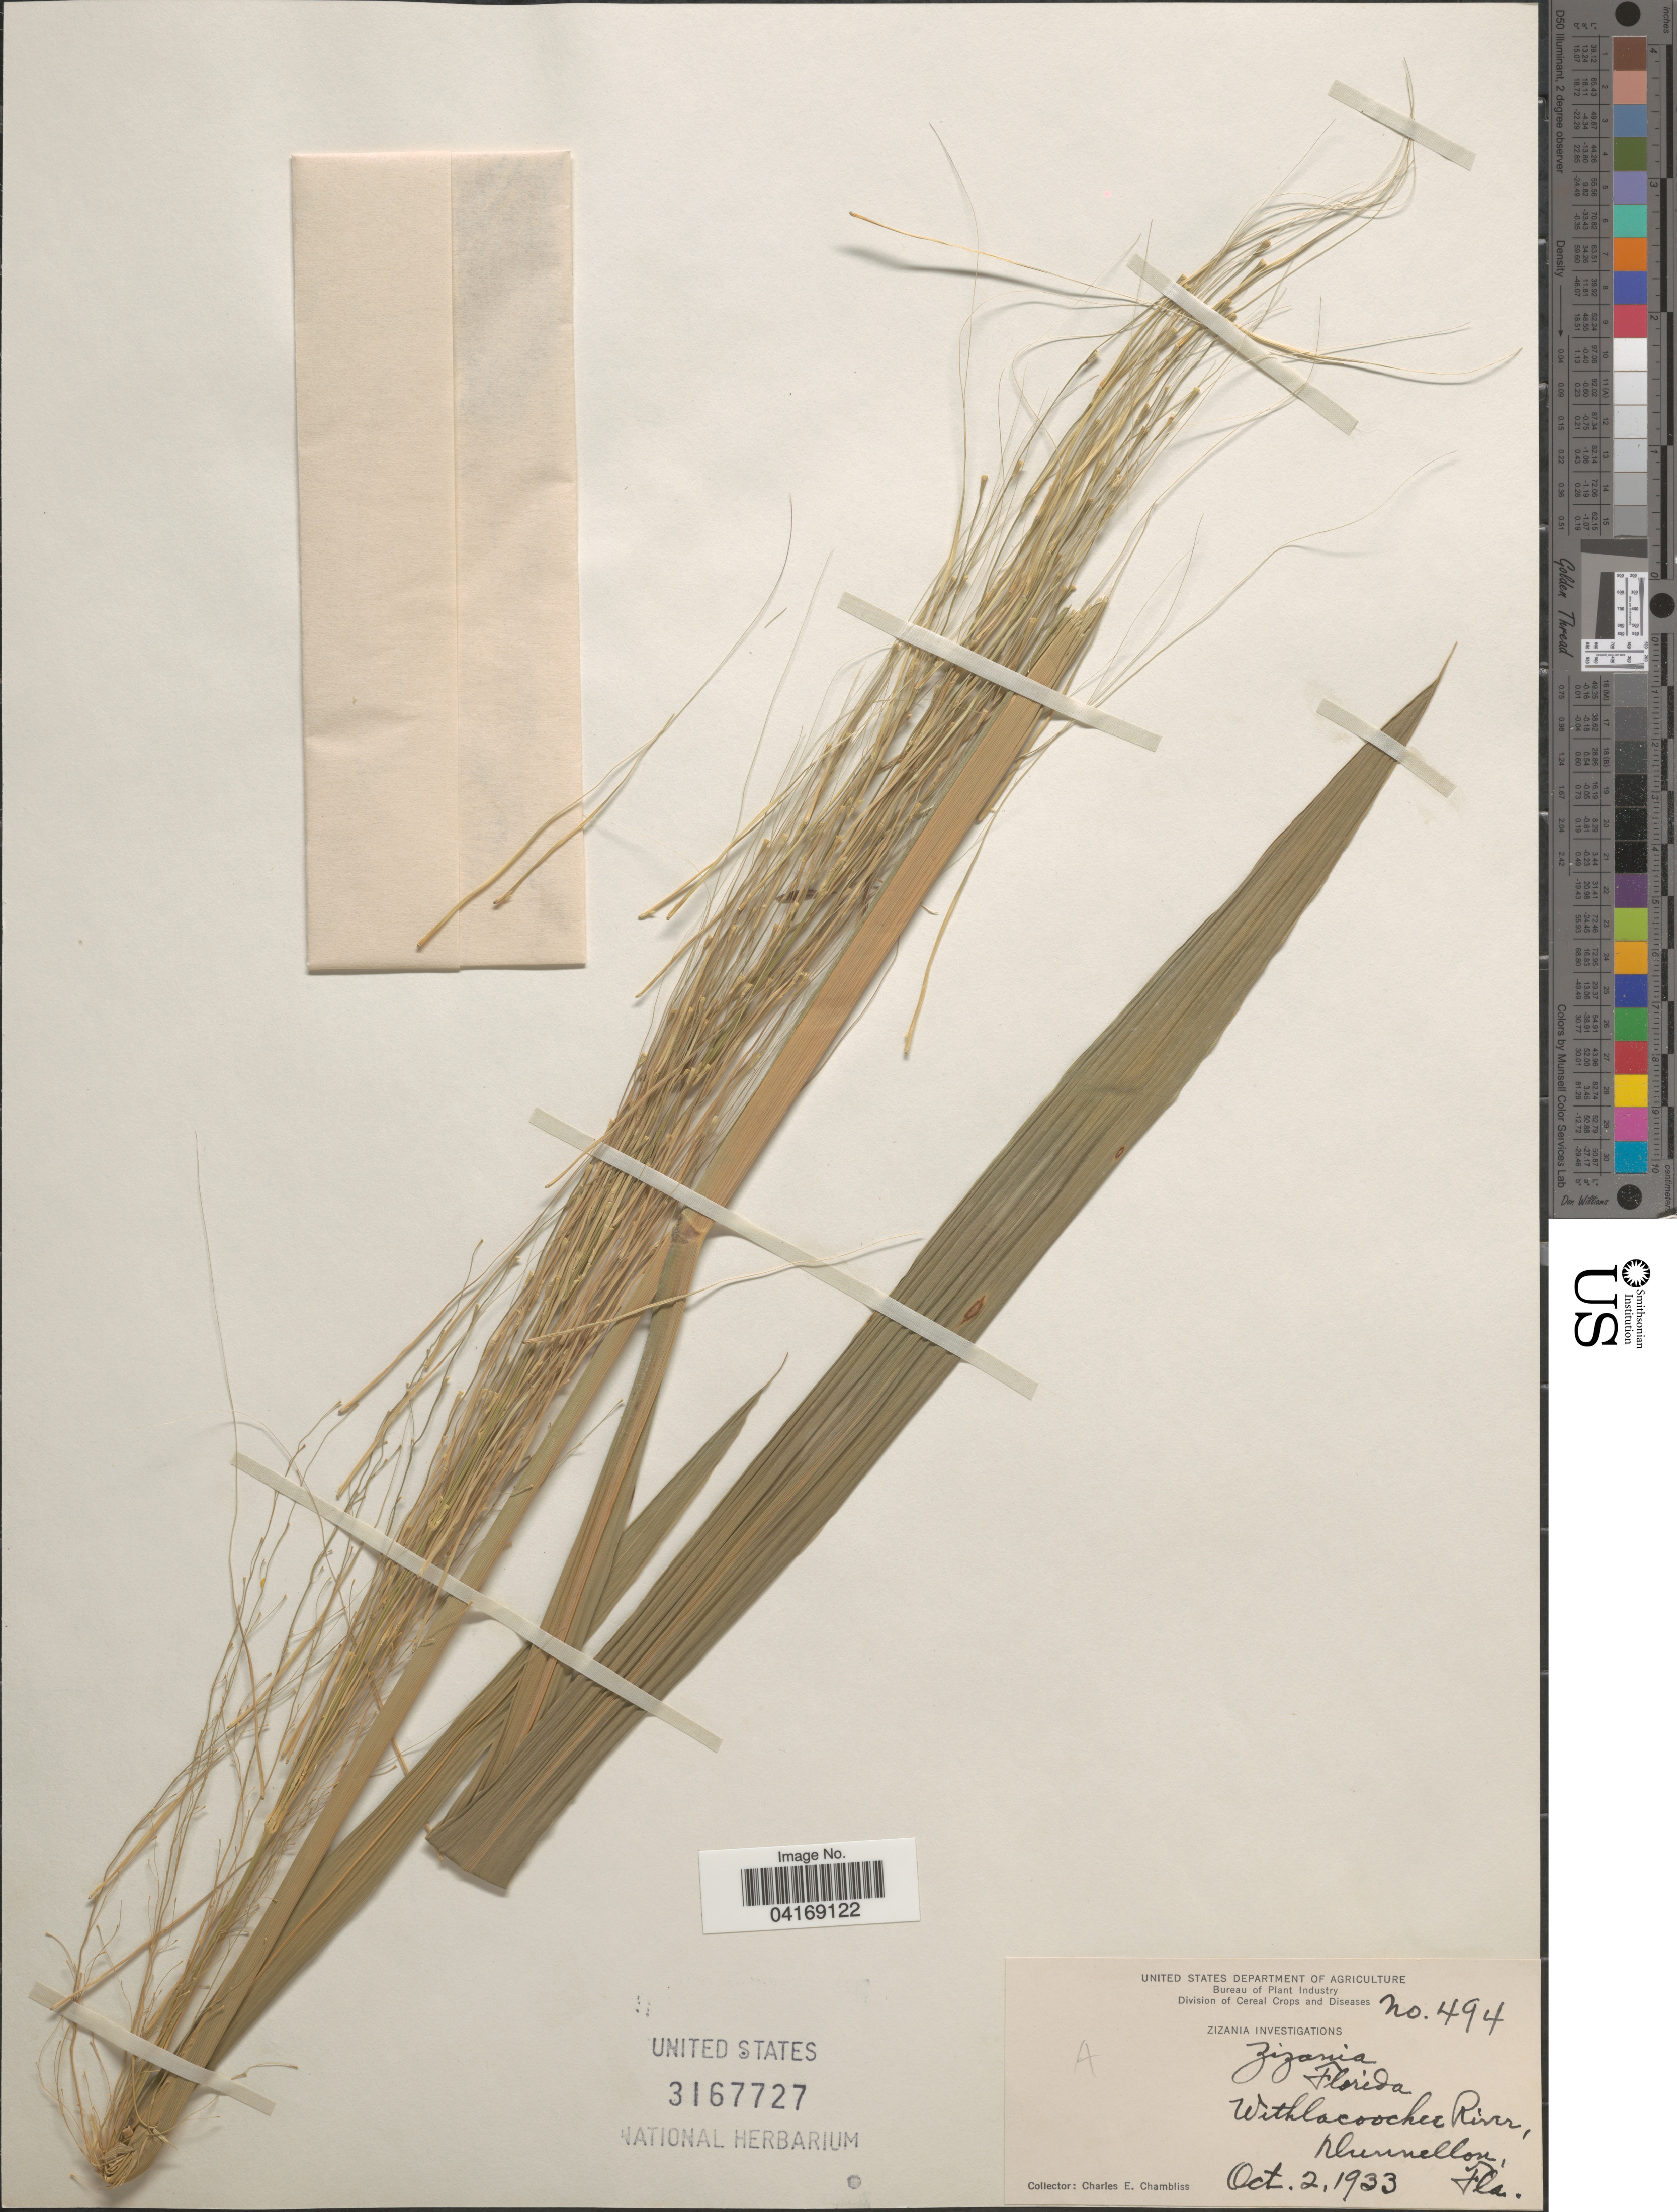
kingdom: Plantae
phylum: Tracheophyta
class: Liliopsida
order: Poales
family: Poaceae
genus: Zizania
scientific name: Zizania sp.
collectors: C. Chambliss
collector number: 494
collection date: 1933-10-02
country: United States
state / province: Florida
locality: Withlacoochee River, Dunnellon.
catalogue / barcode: US 3167727